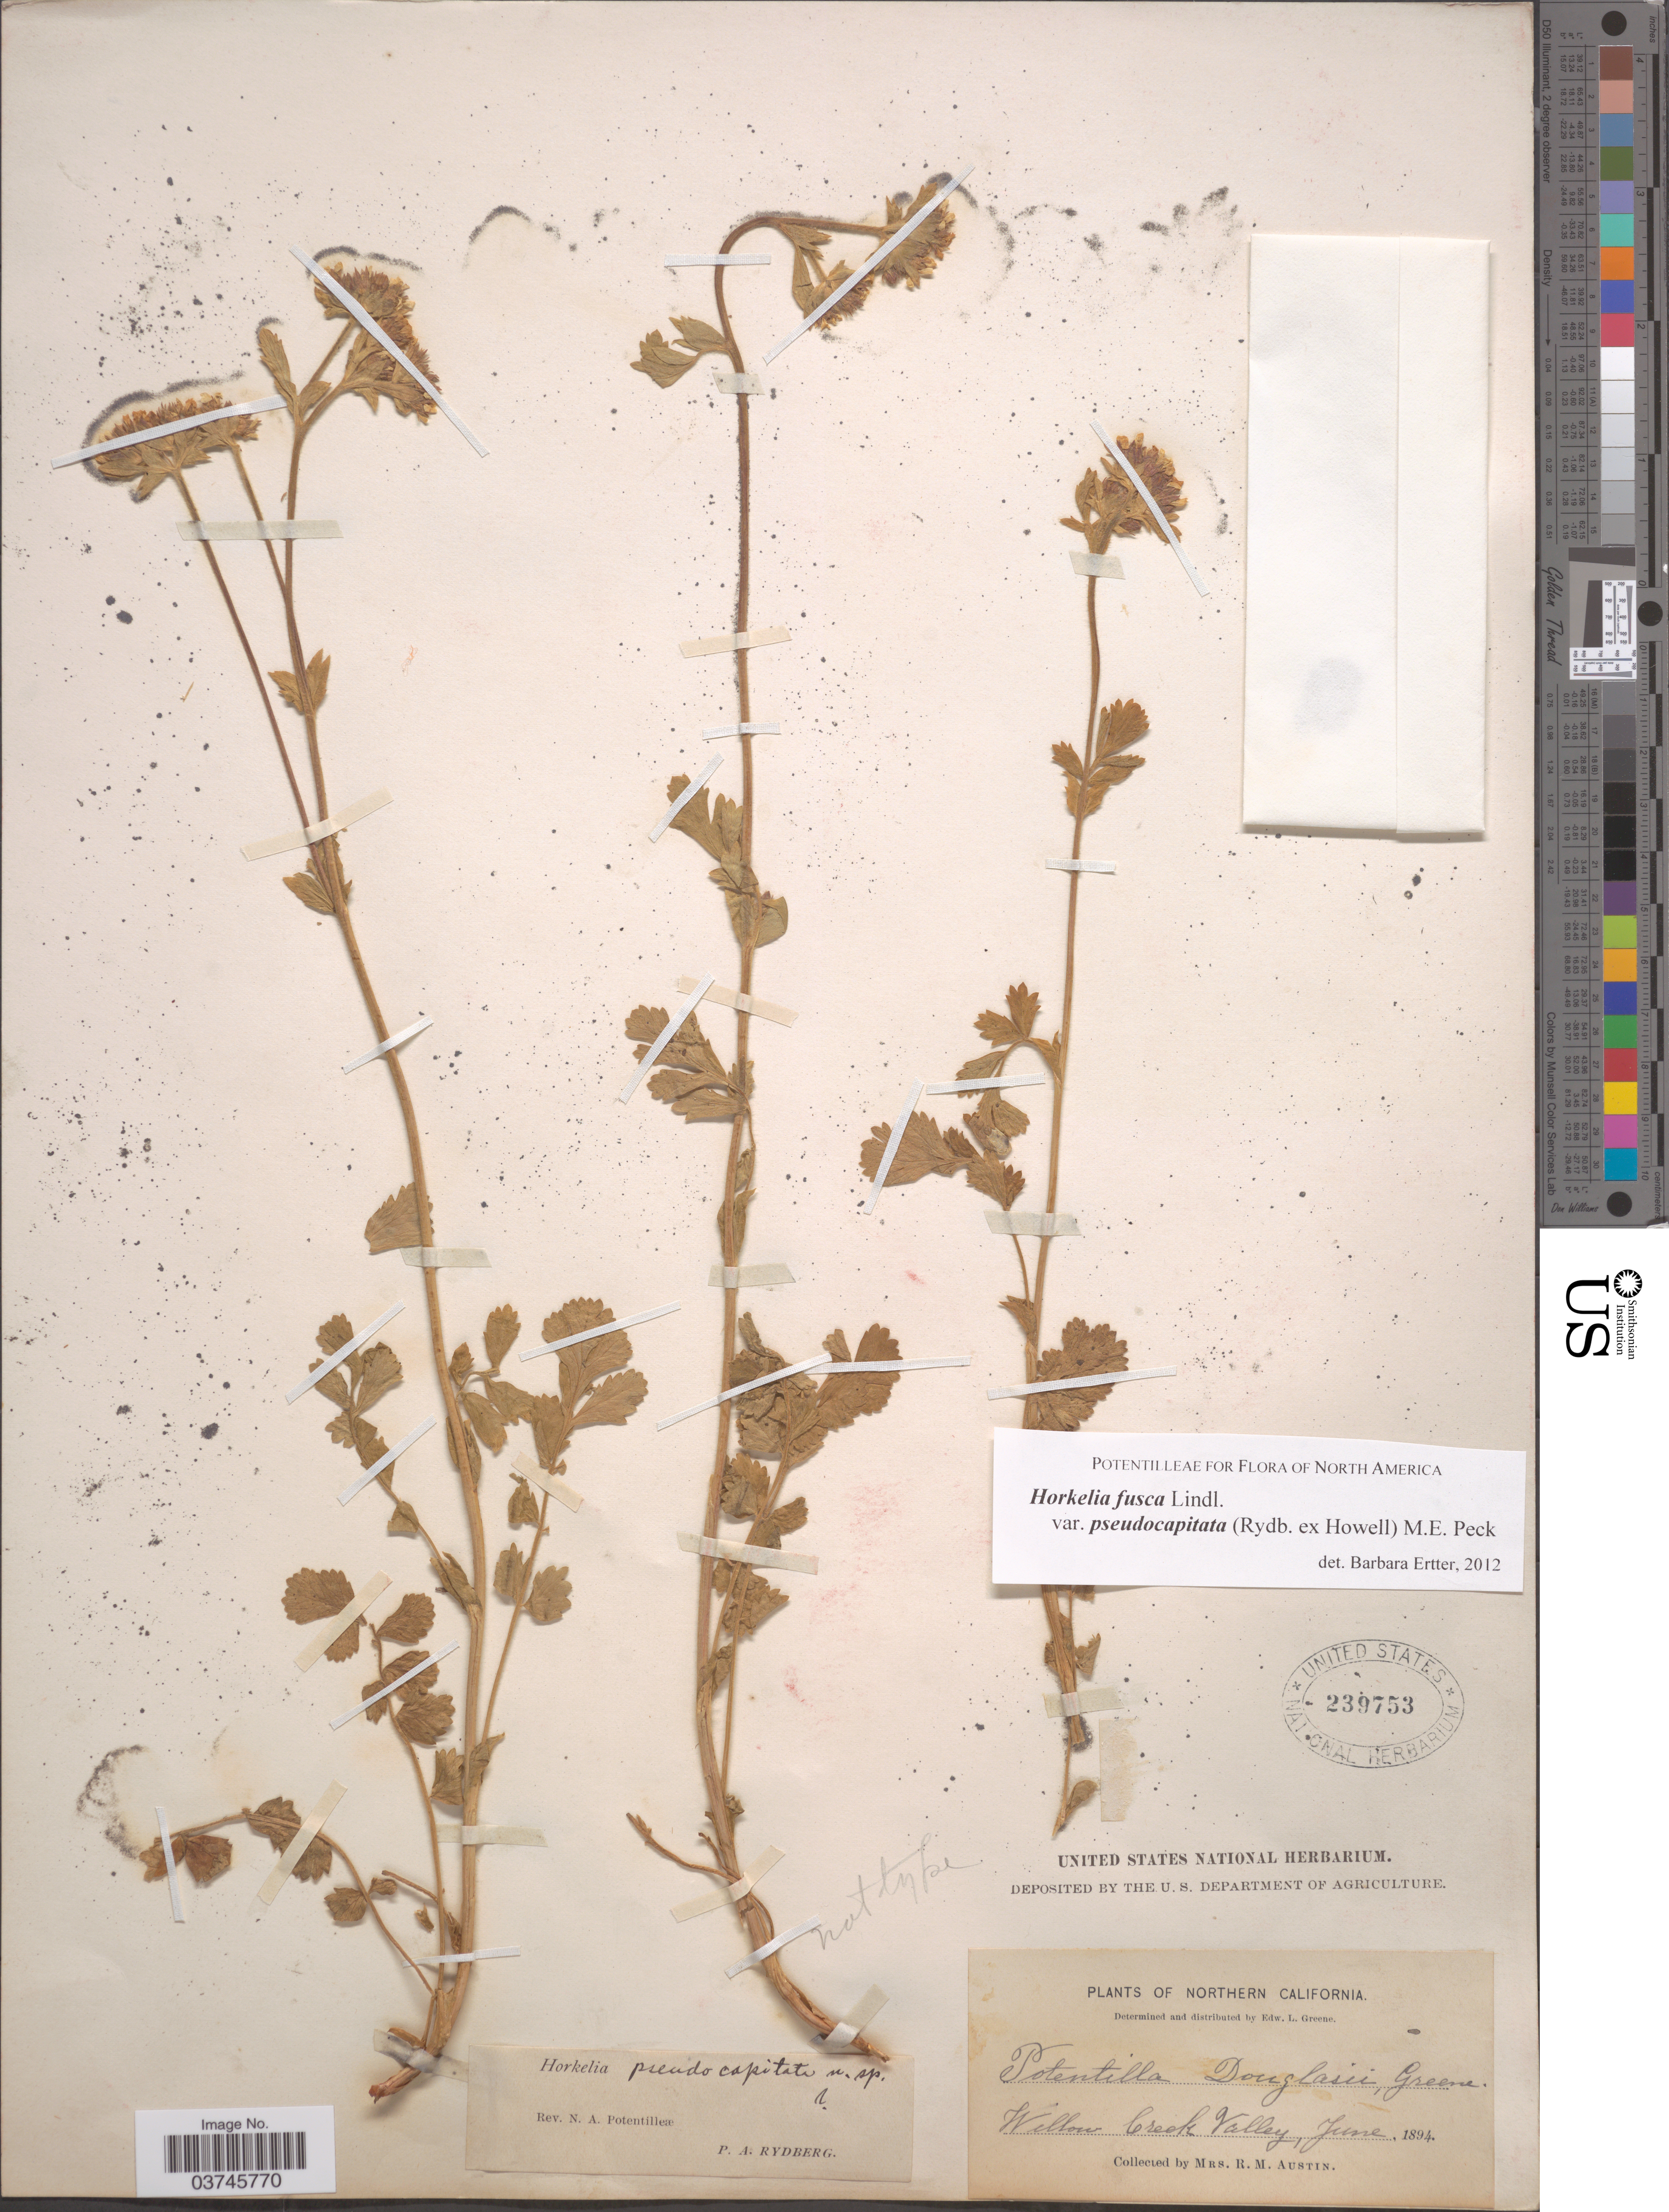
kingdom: Plantae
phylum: Tracheophyta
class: Magnoliopsida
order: Rosales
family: Rosaceae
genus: Potentilla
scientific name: Potentilla douglasii var. pseudocapitata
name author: (Rydb. ex Howell) Jeps.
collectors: R. Austin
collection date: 1894-06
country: United States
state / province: California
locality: Northern California. Willow Creek Valley.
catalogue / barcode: US 239753